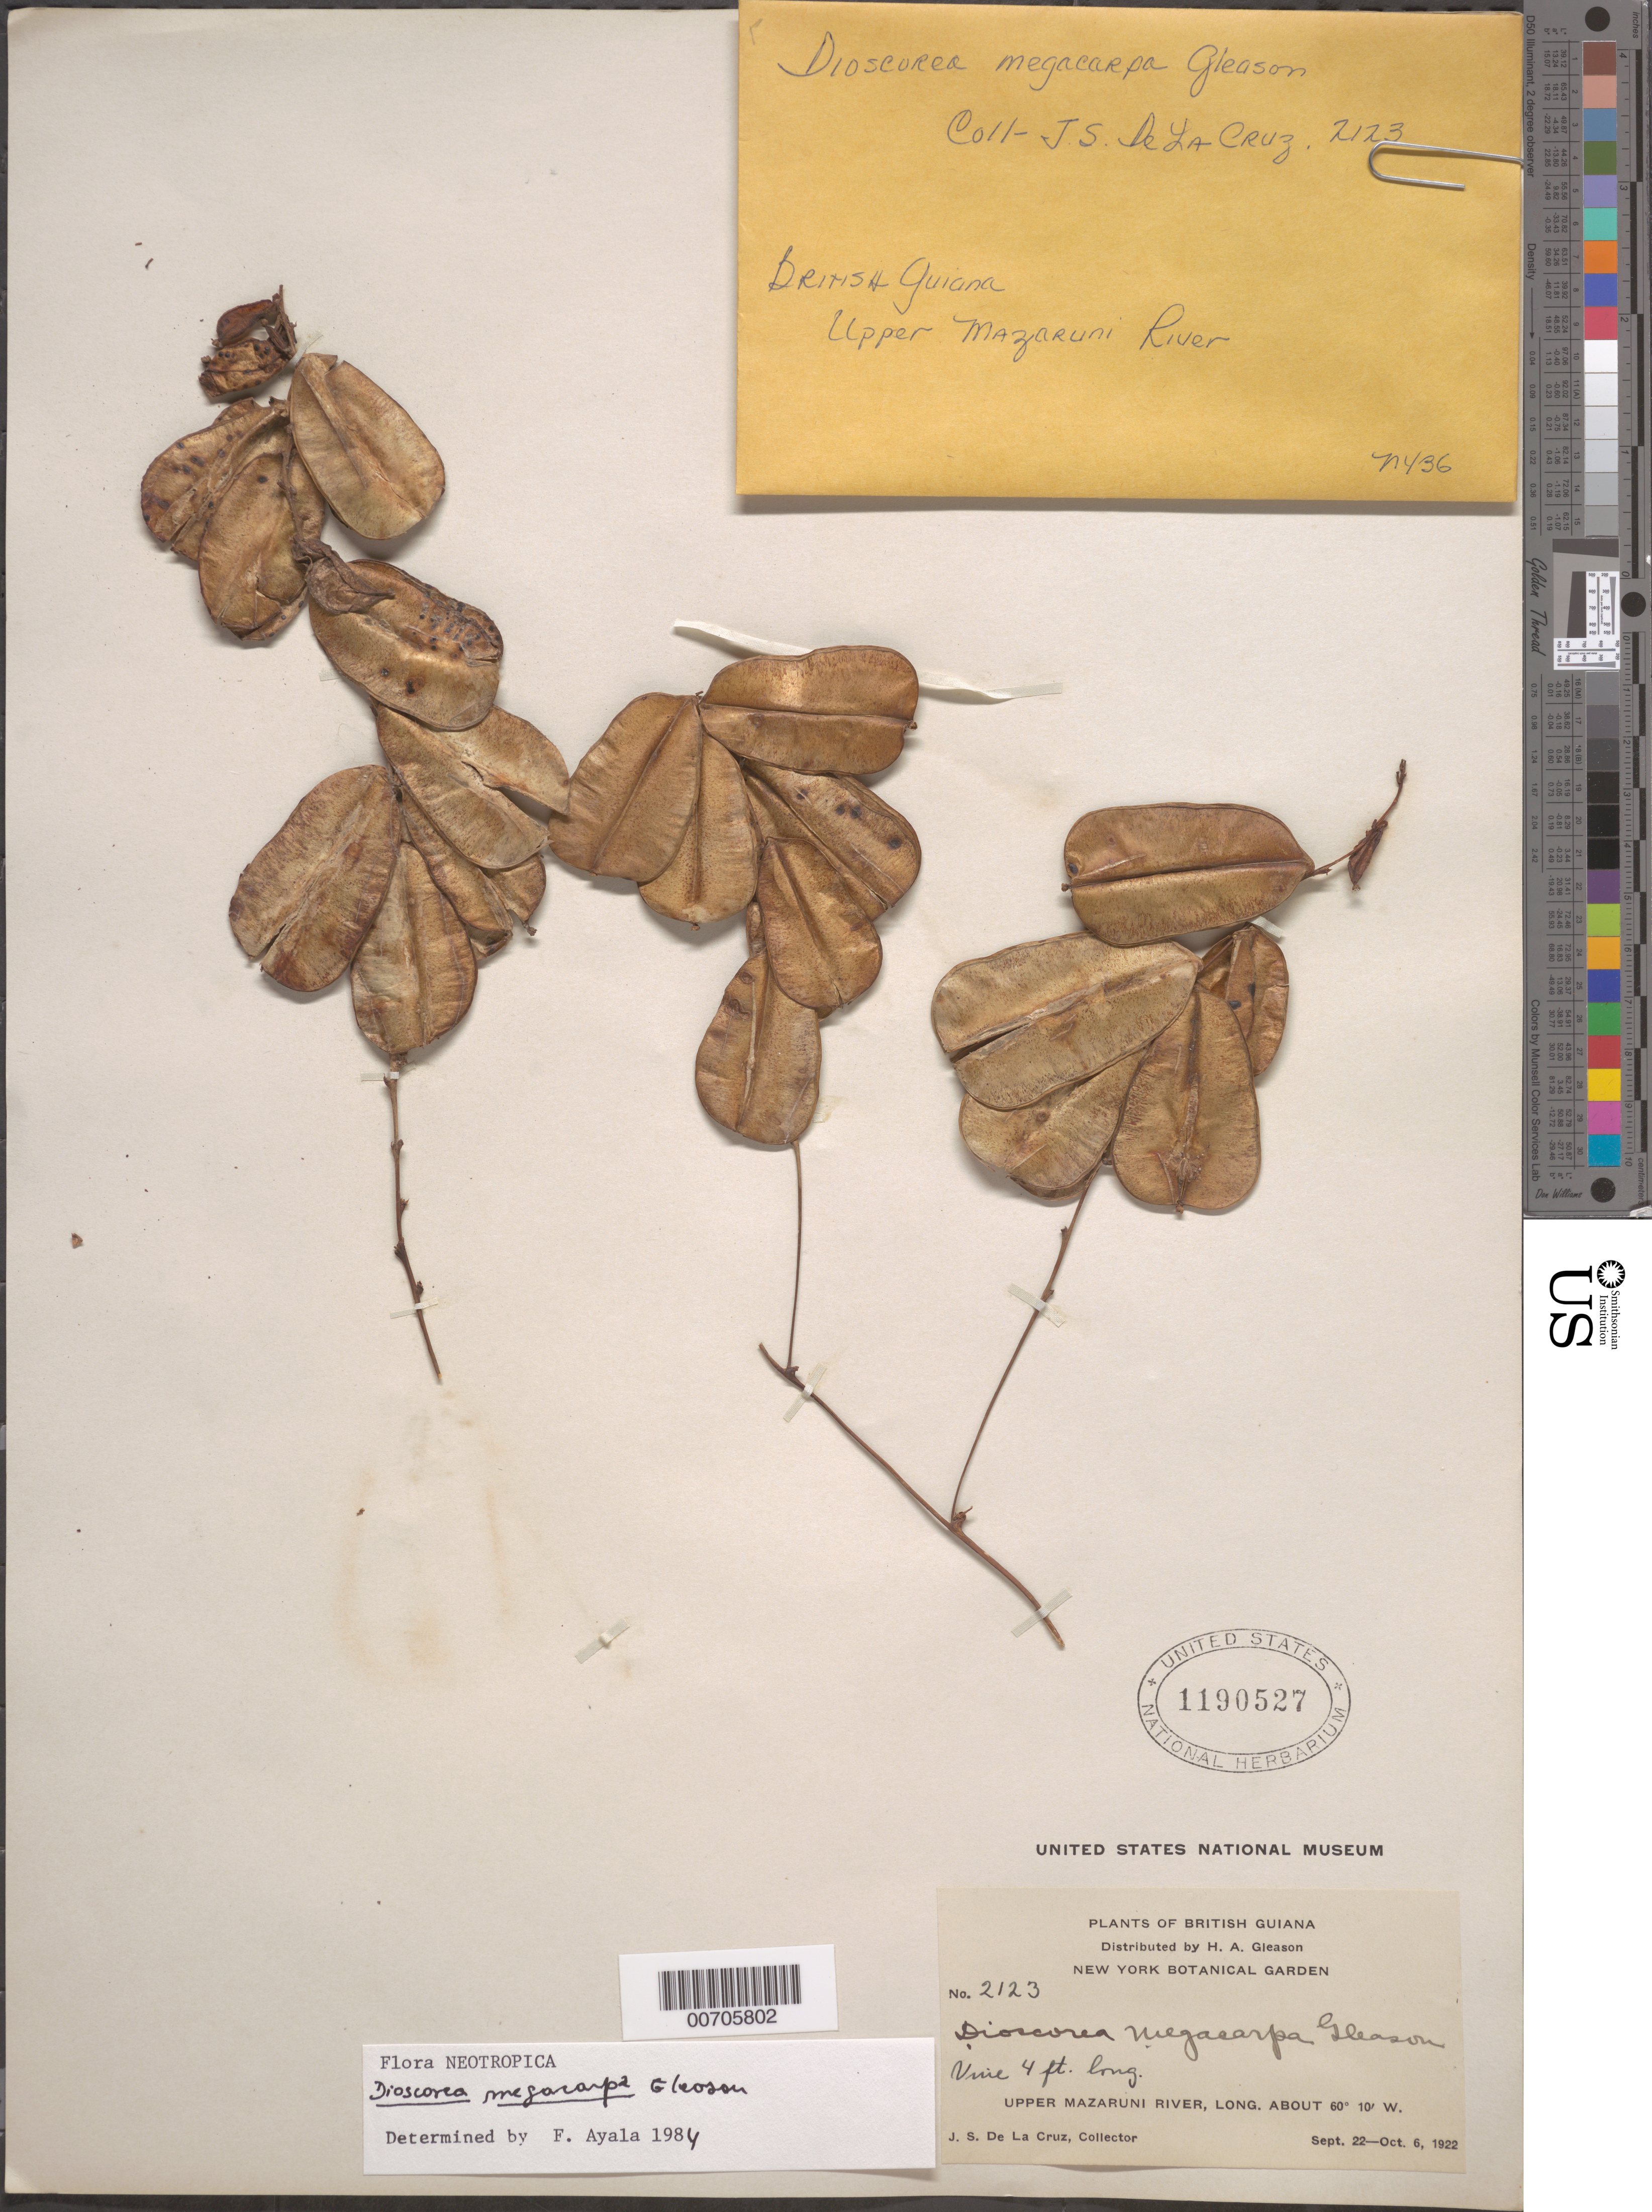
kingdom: Plantae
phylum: Tracheophyta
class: Liliopsida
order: Dioscoreales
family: Dioscoreaceae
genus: Dioscorea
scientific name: Dioscorea megacarpa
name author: Gleason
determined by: Ayala F., Franklin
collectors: J. S. de la Cruz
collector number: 2123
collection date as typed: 22-Sep-22 to 6-Oct-22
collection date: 1922-09-22/1922-10-06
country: Guyana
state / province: Cuyuni-Mazaruni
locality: Upper Mazaruni R.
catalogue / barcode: US 1190527